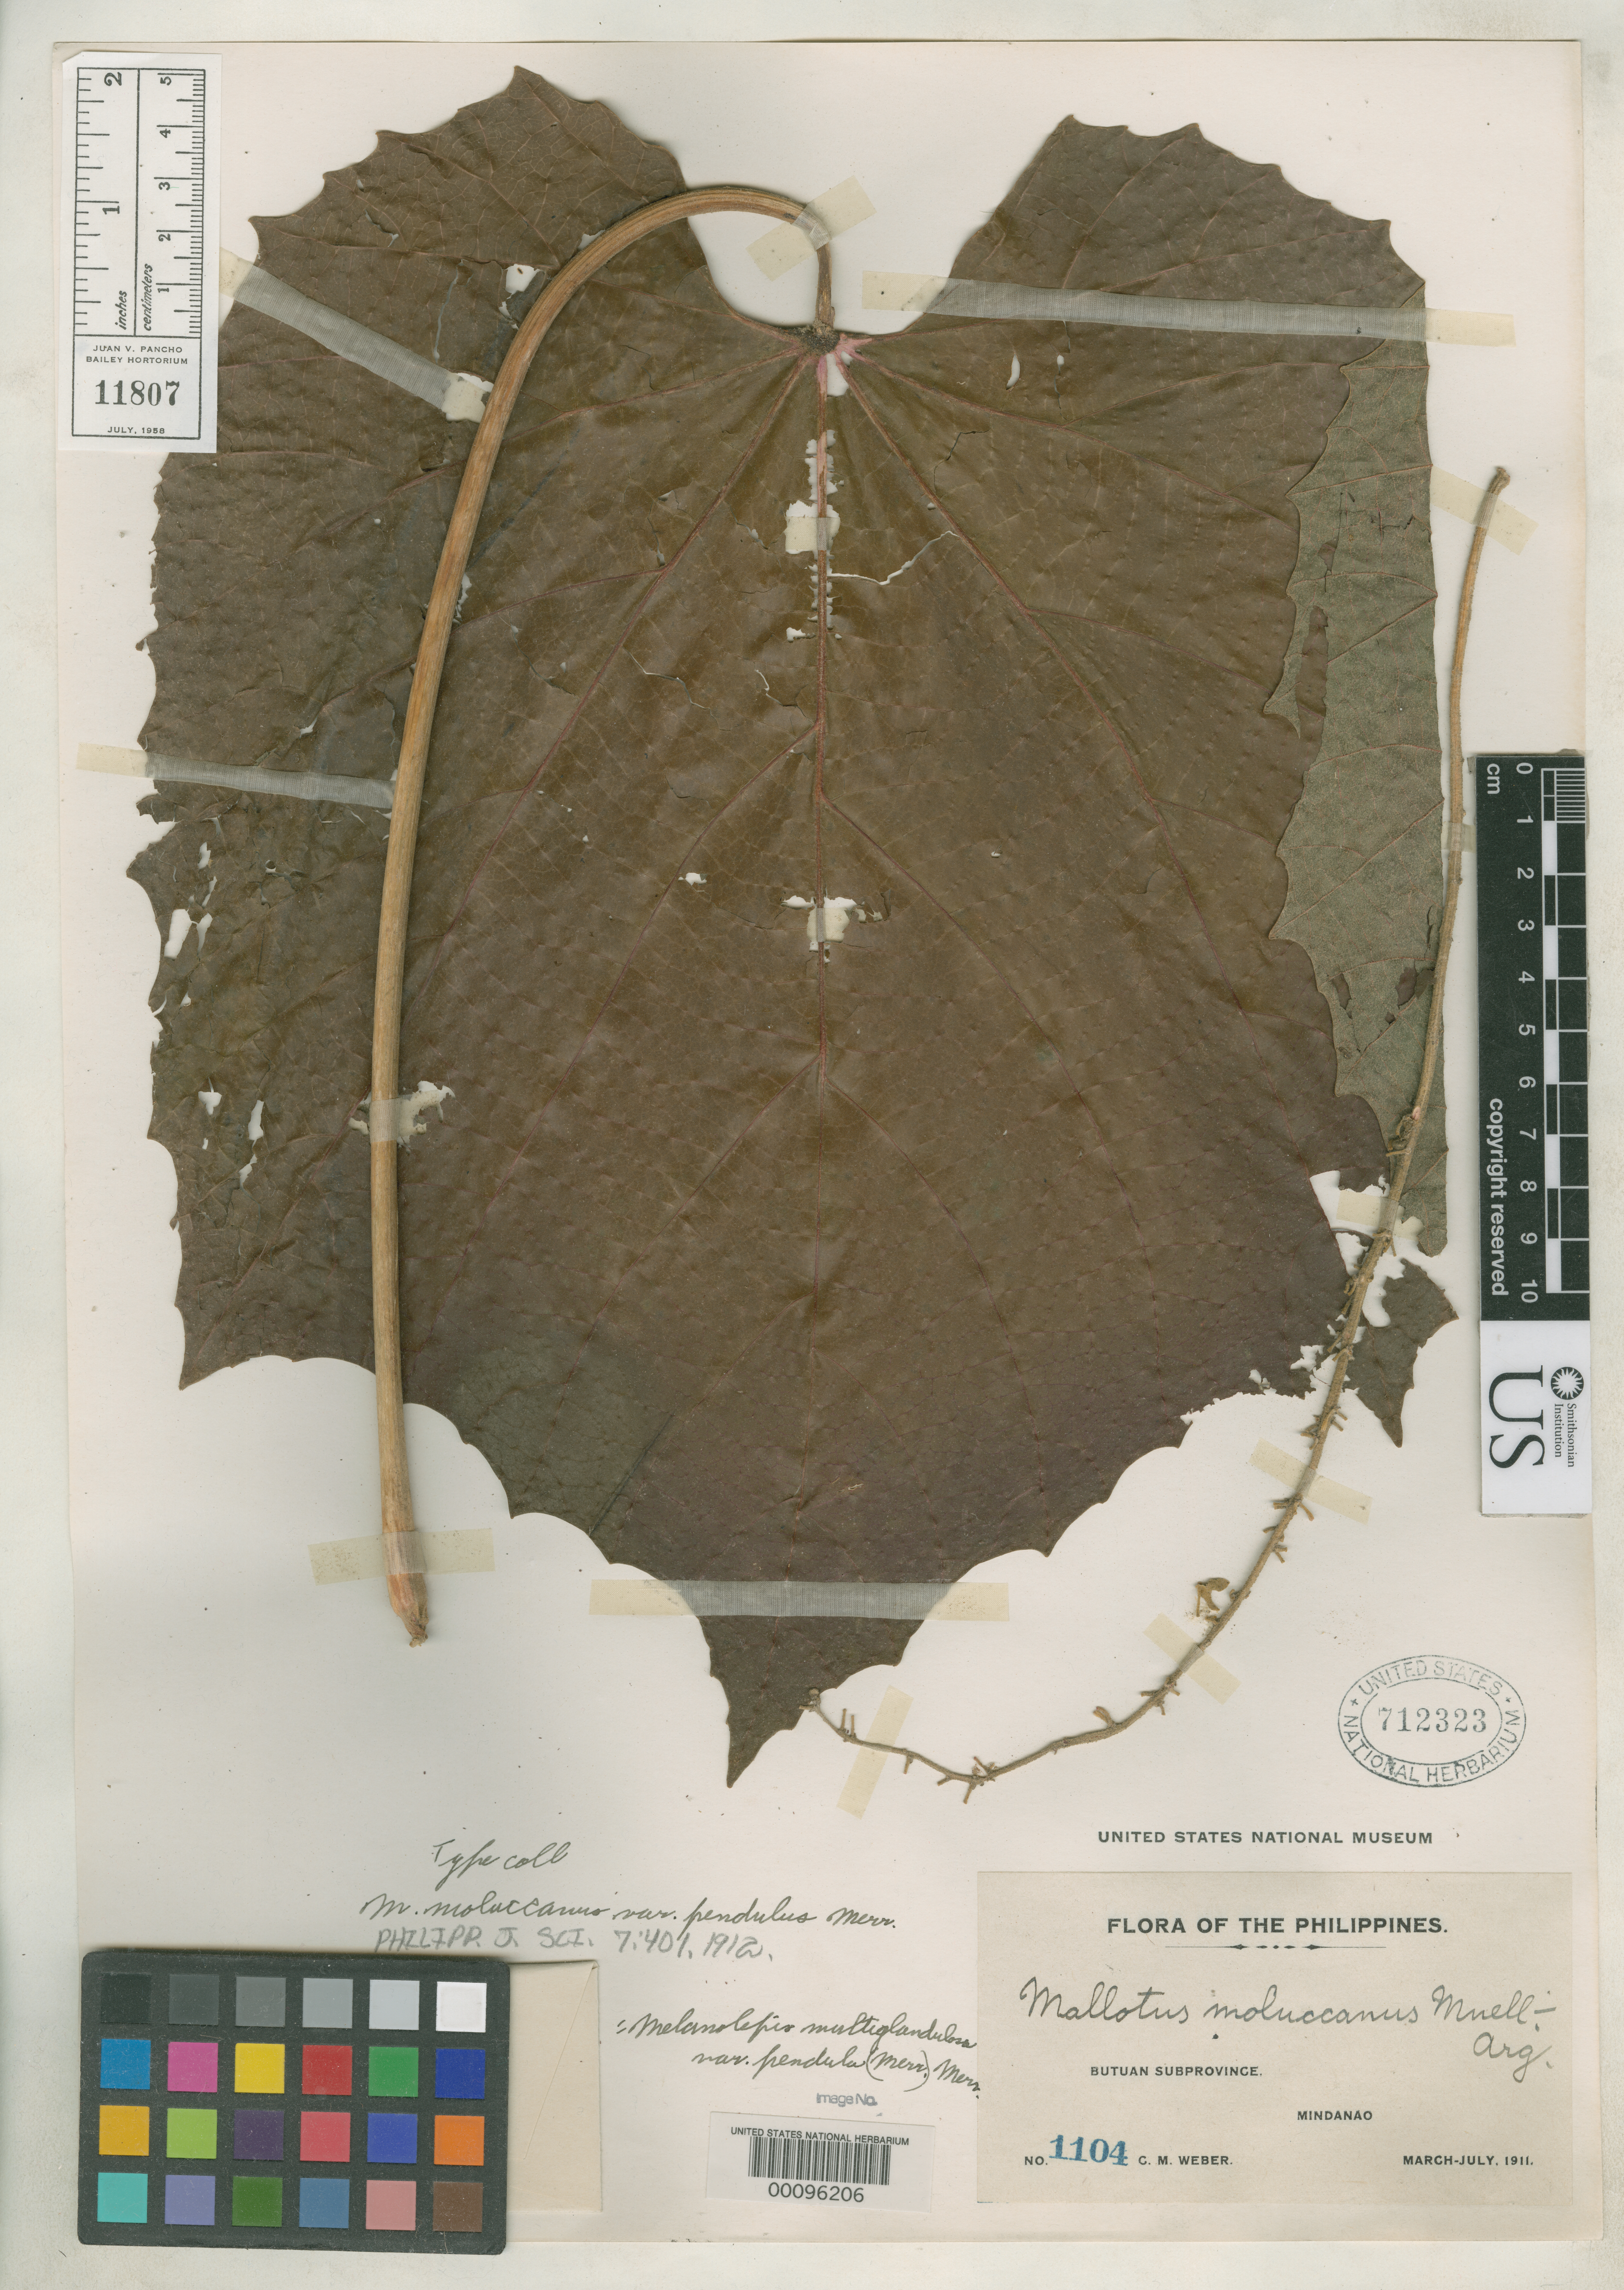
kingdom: Plantae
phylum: Tracheophyta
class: Magnoliopsida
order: Malpighiales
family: Euphorbiaceae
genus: Mallotus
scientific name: Mallotus moluccanus var. pendulus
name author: Merr.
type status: Isosyntype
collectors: C. M. Weber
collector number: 1104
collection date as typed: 03 Jul 1911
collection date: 1911-07-03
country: Philippines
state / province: Caraga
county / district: Agusan del Norte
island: Mindanao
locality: Veruela. Butuan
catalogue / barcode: US 712323